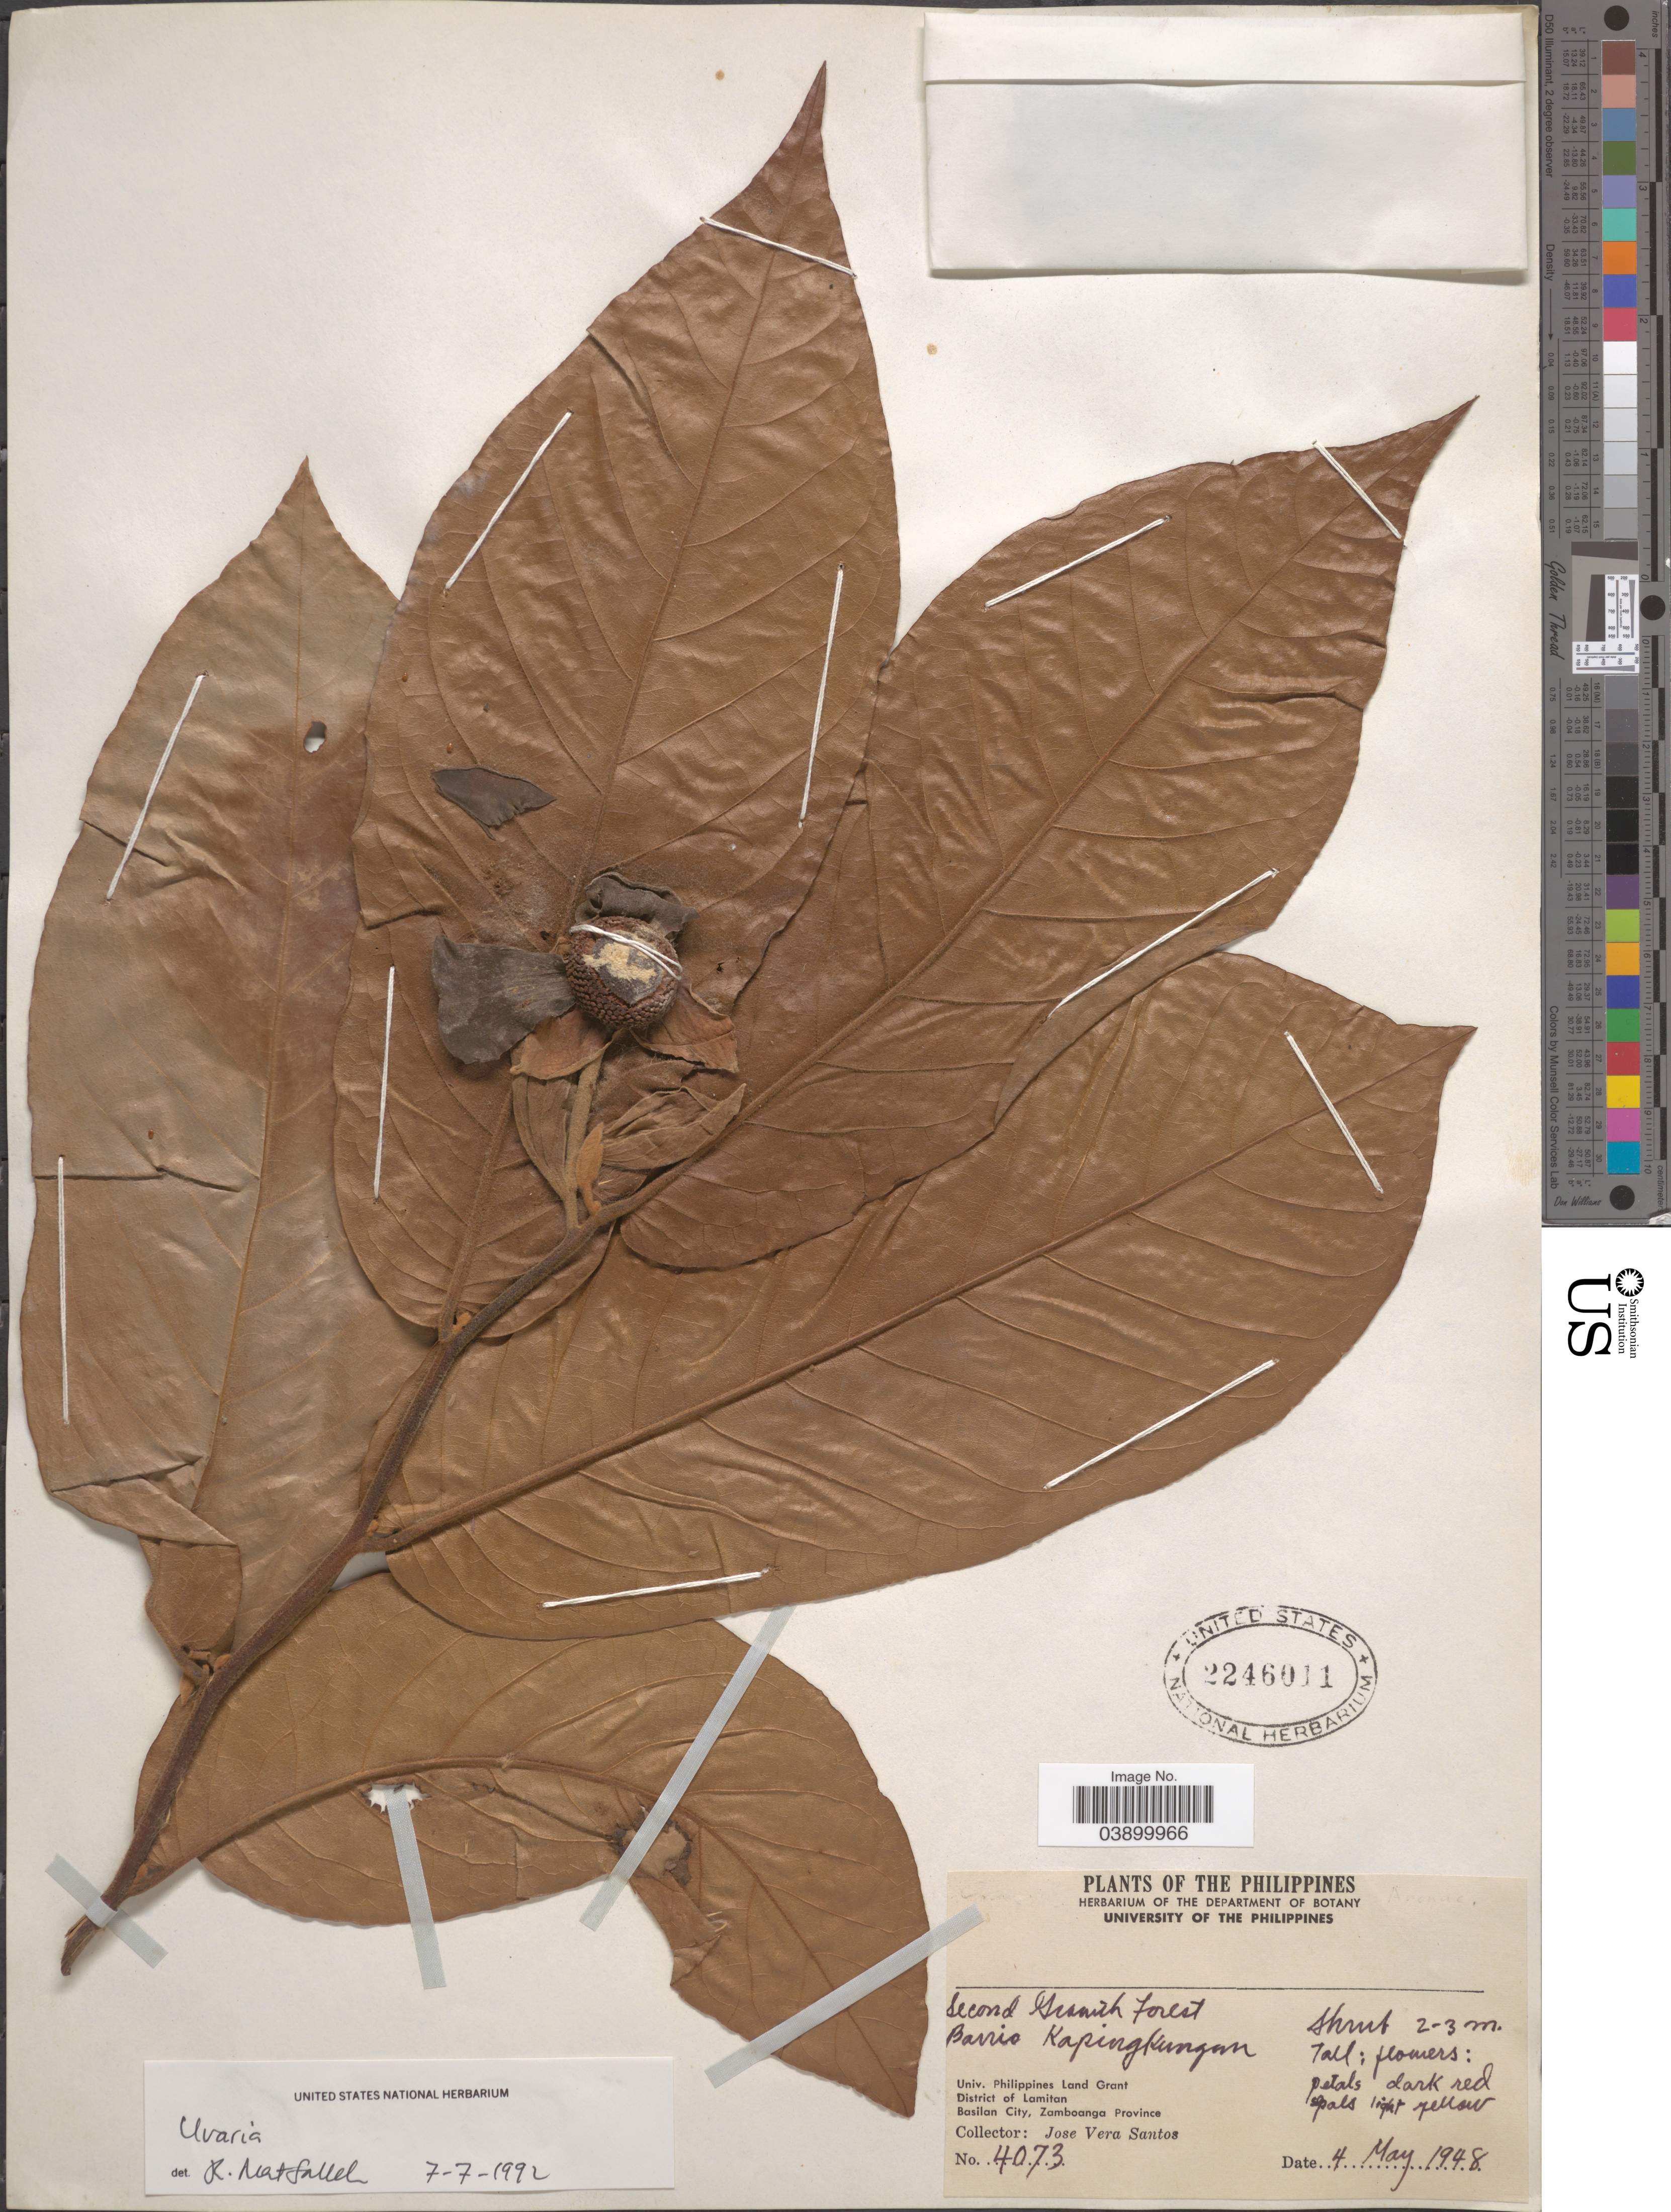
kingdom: Plantae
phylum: Tracheophyta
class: Magnoliopsida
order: Magnoliales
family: Annonaceae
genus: Uvaria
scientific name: Uvaria sp.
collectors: J. V. Santos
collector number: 4073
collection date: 1948-05-04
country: Philippines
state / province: Muslim Mindanao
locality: Barrio Kapampangan. Univ. Philippines Land Grant. District of Lamitan. Basilan City, Zamboanga Province.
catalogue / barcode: US 2246011